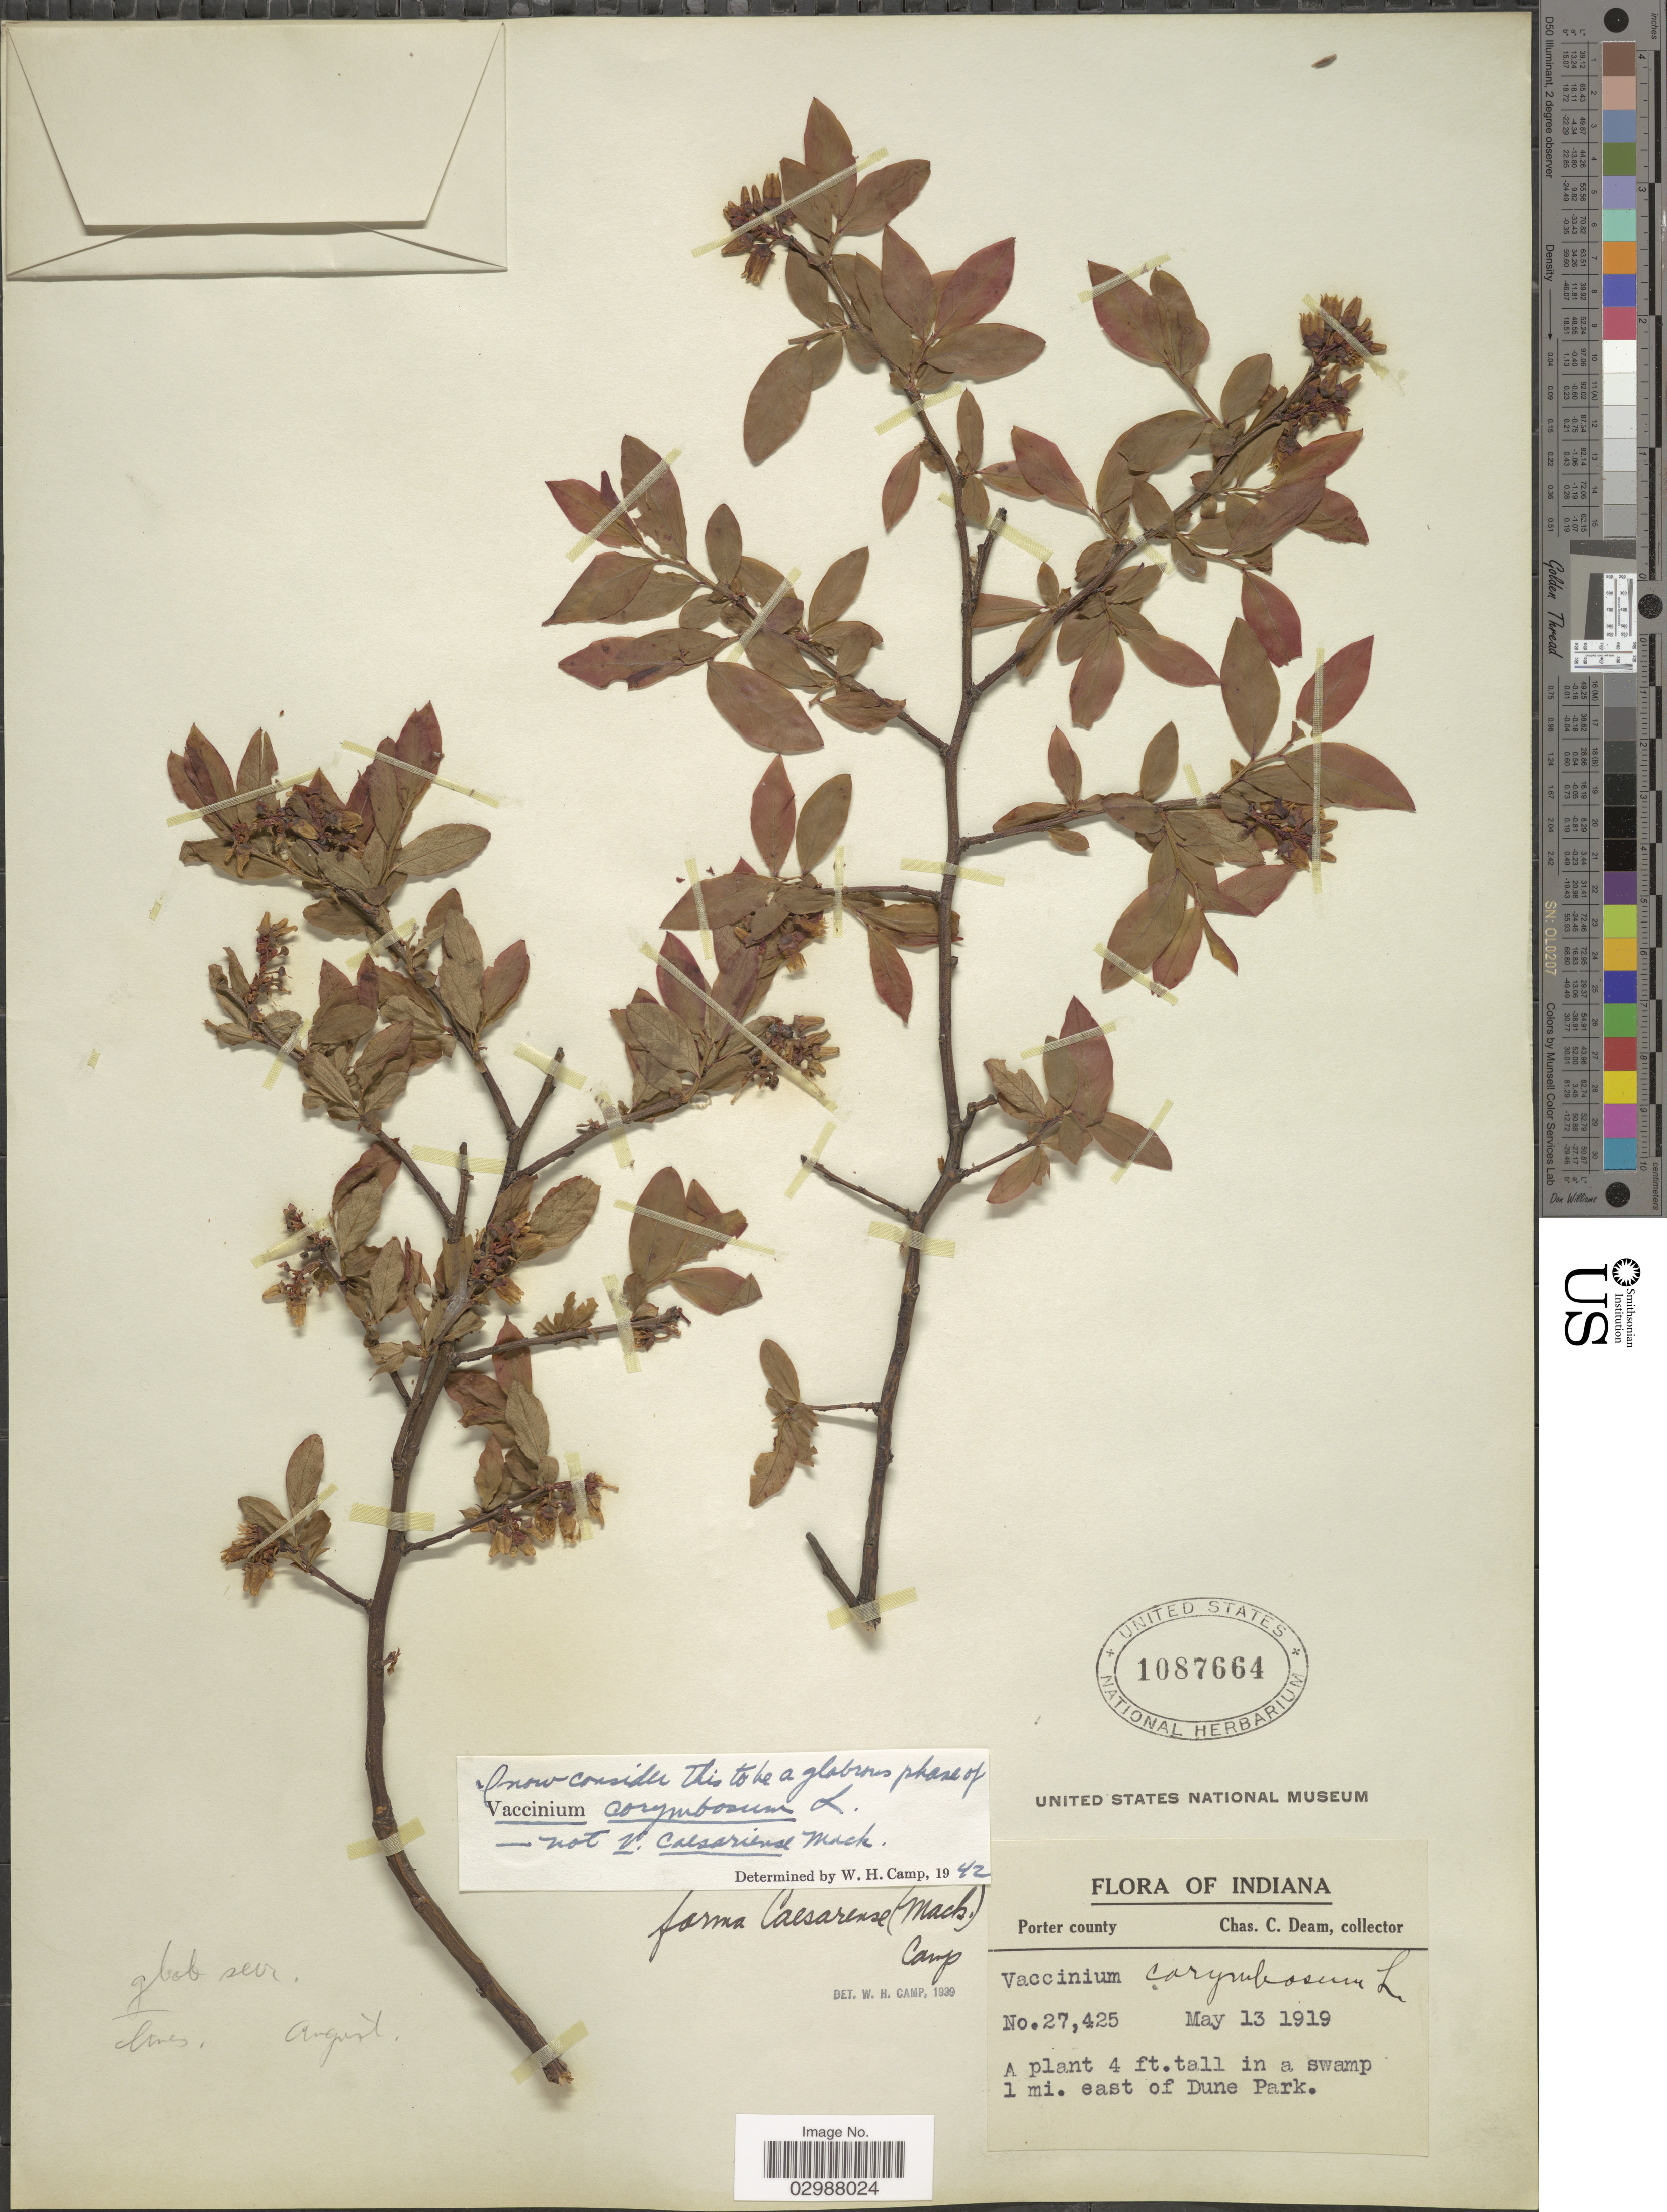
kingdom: Plantae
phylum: Tracheophyta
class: Magnoliopsida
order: Ericales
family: Ericaceae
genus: Vaccinium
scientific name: Vaccinium corymbosum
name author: L.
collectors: C. C. Deam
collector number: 27425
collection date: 1919-05-13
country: United States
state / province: Indiana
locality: Porter County. 1 mi. east of Dune Park.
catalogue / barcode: US 1087664